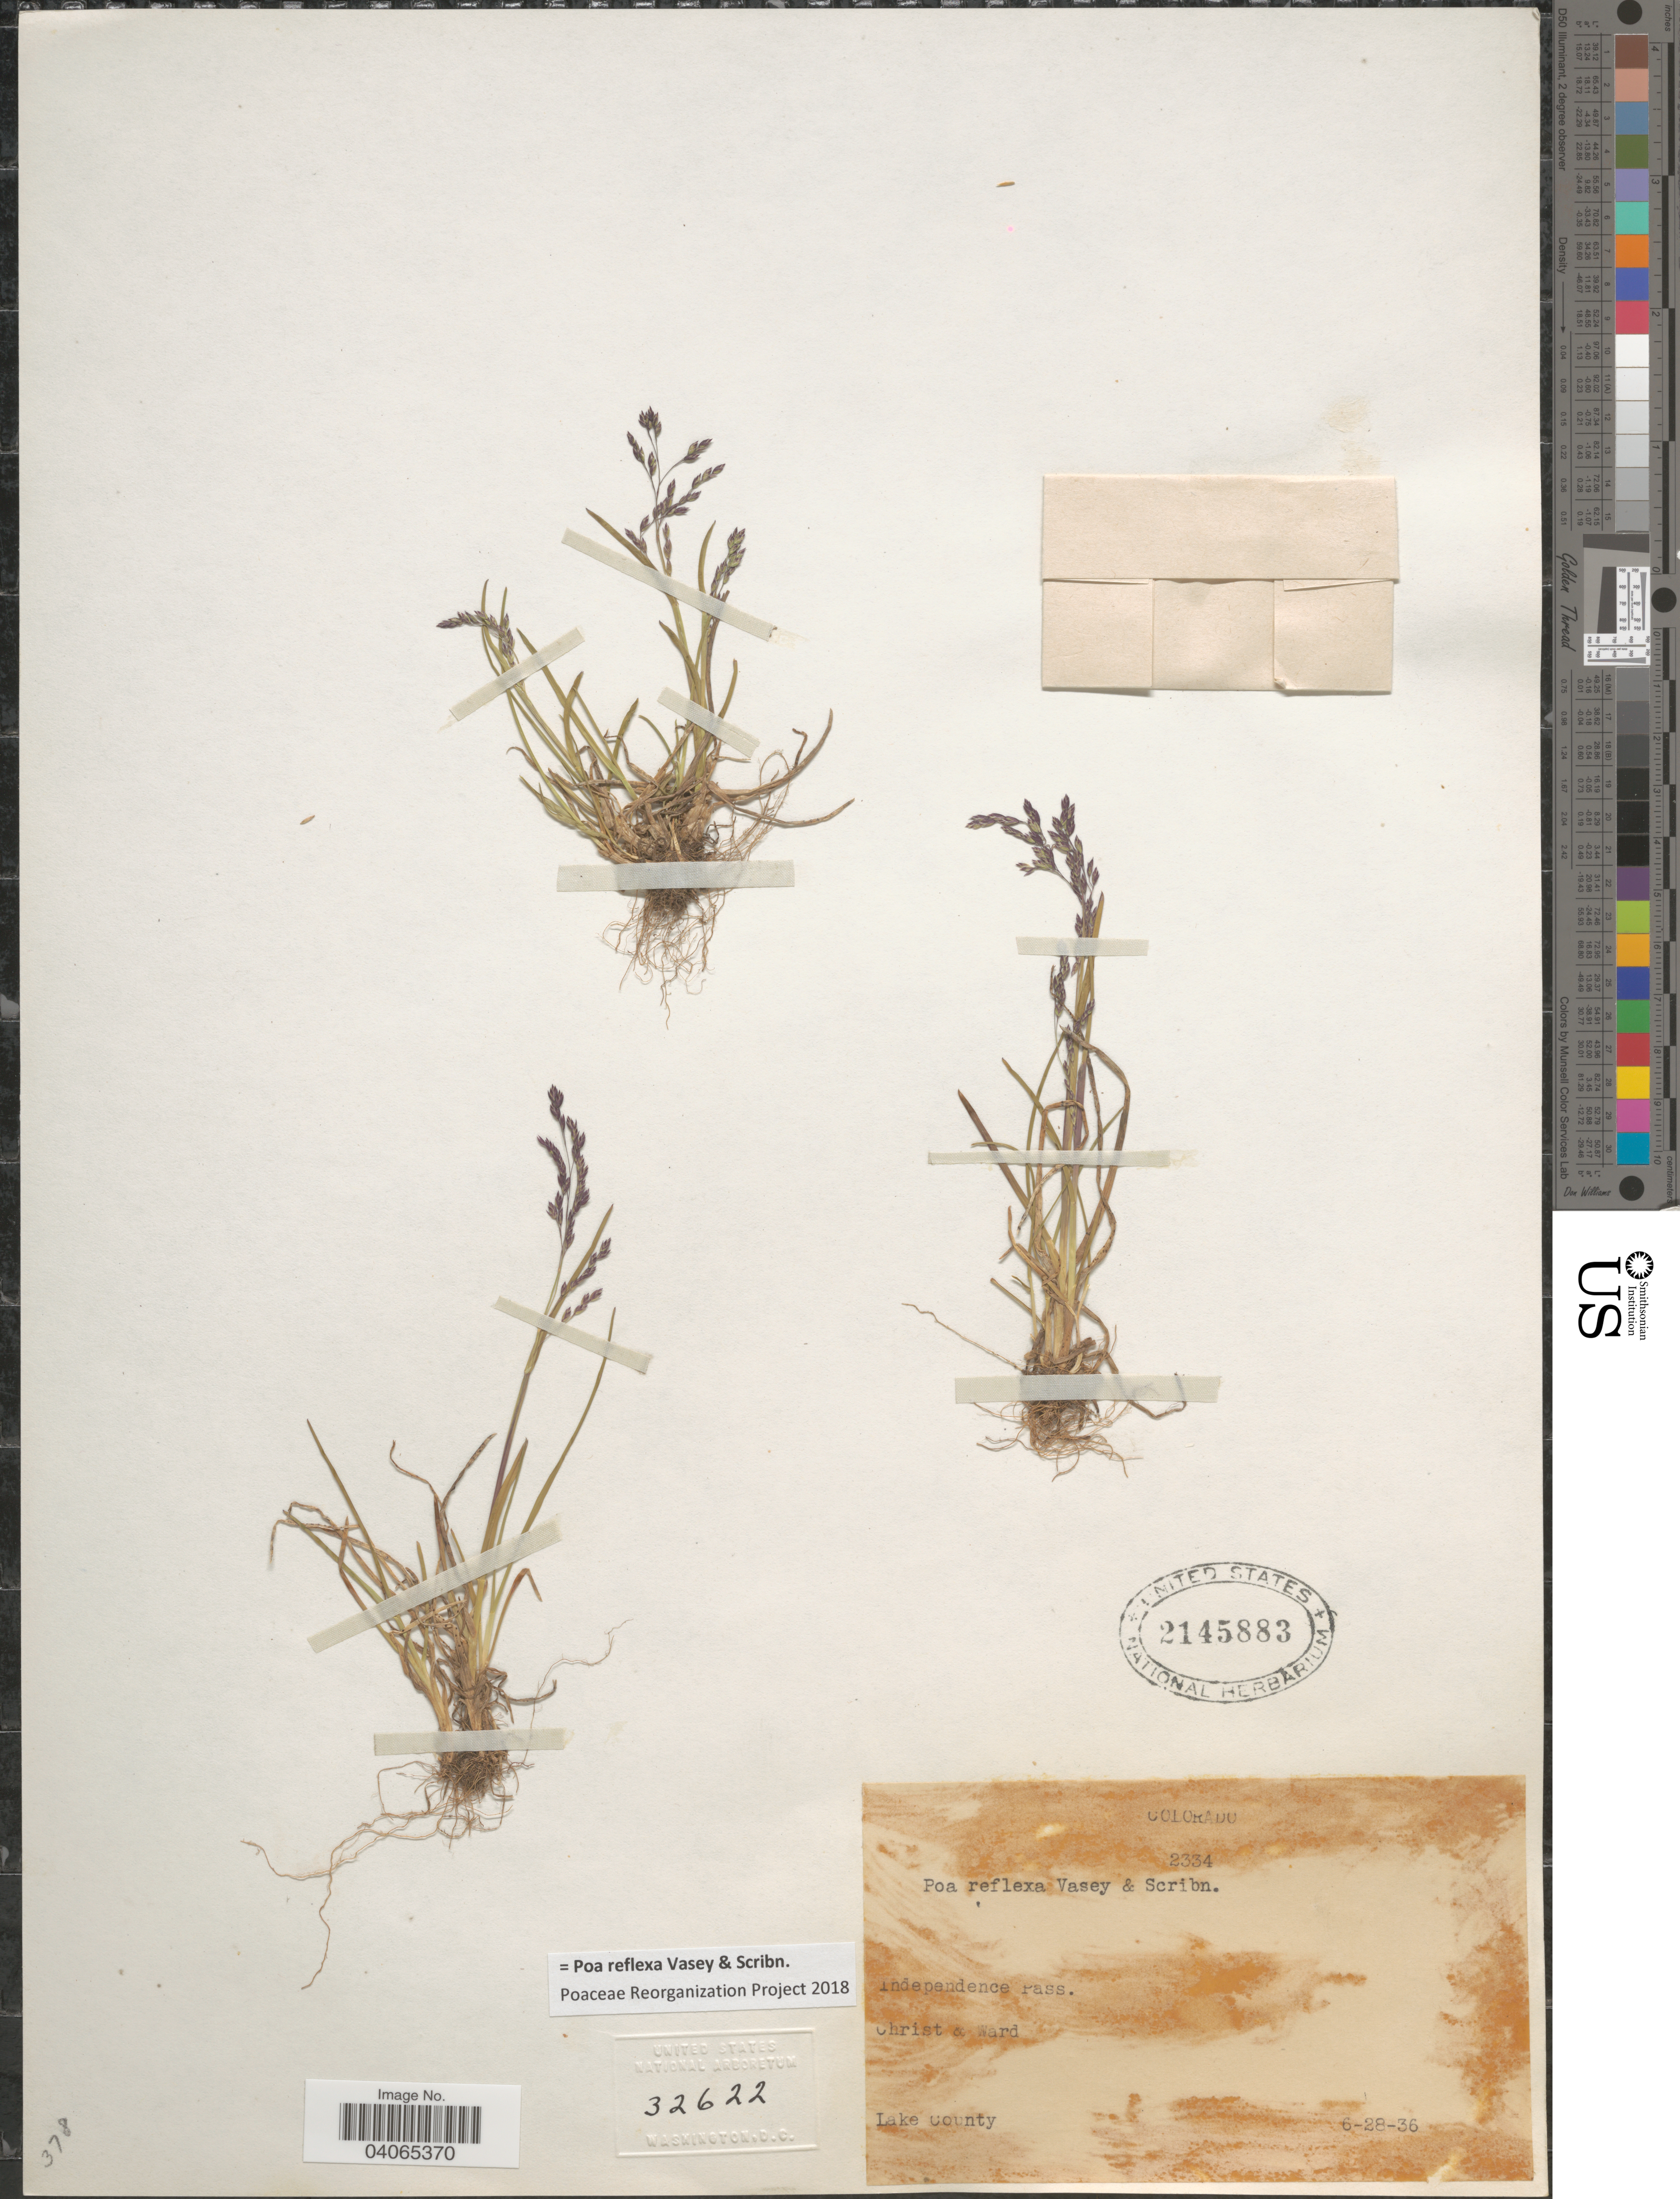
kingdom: Plantae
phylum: Tracheophyta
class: Liliopsida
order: Poales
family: Poaceae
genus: Poa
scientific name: Poa reflexa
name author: Vasey & Scribn.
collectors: Christ & -- Ward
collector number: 2334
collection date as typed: Transcribed d/m/y: 28/6/36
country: United States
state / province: Colorado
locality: Independence Pass. Lake County.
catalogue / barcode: US 2145883